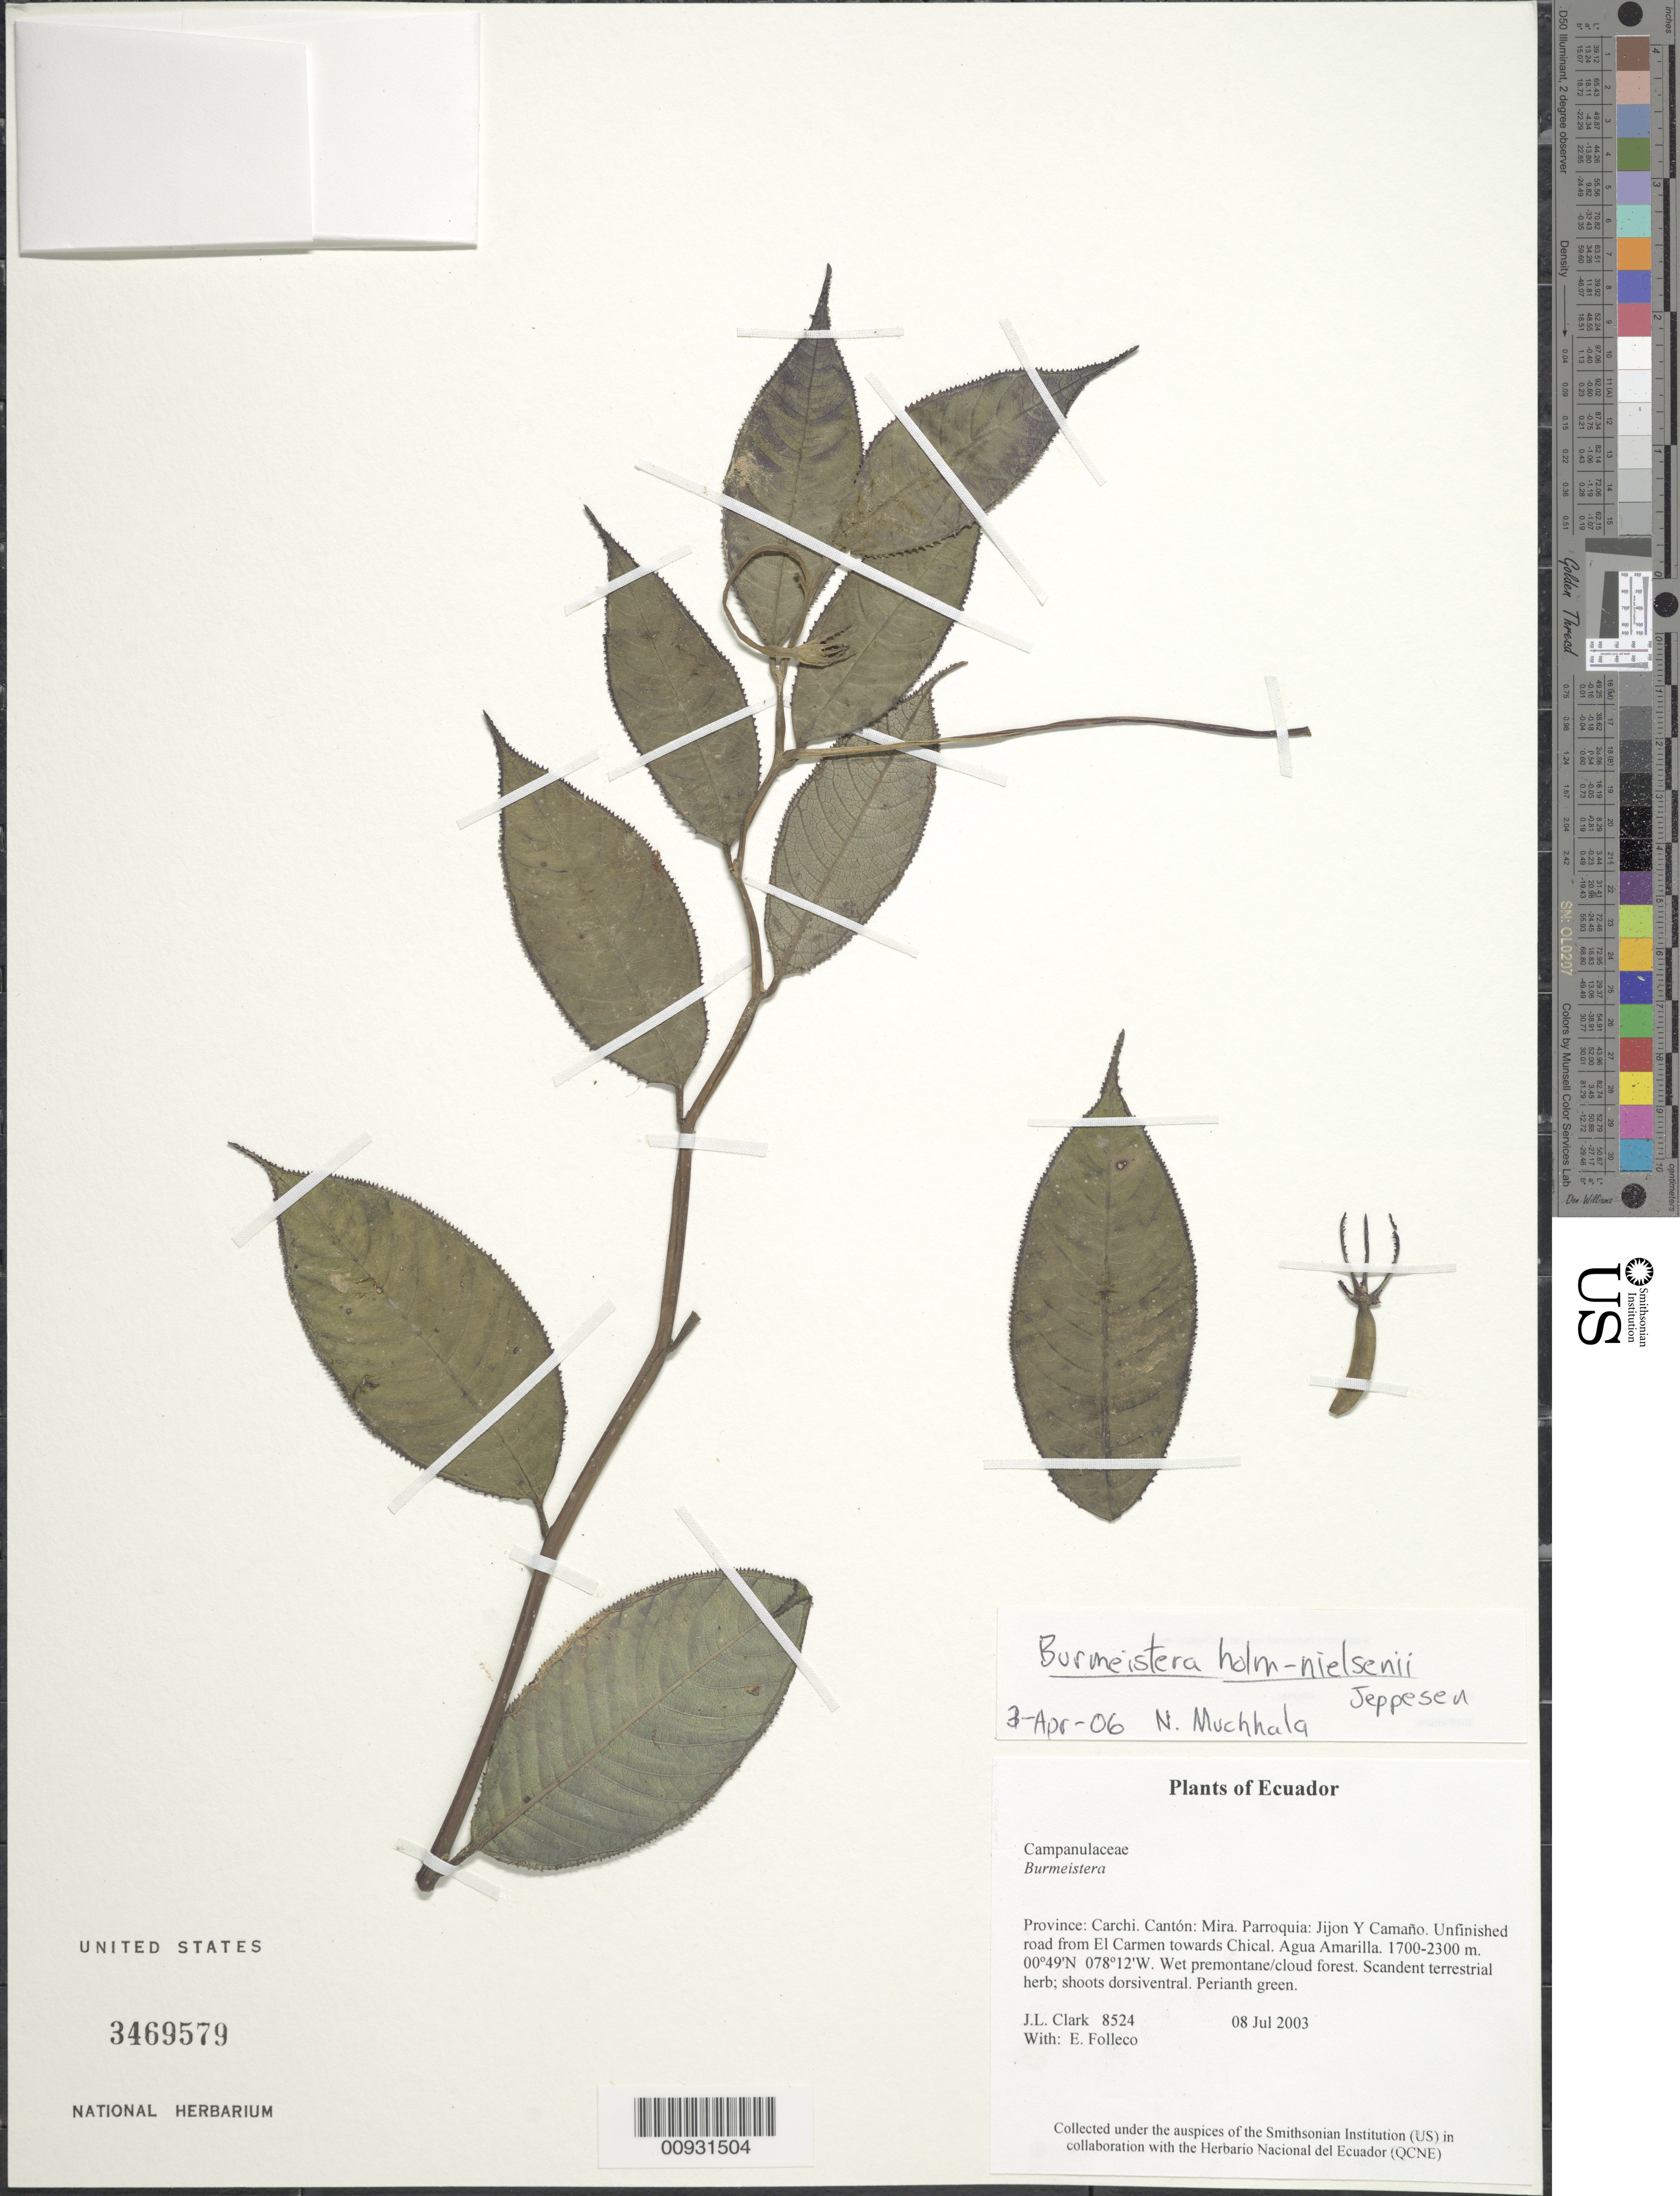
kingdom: Plantae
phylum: Tracheophyta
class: Magnoliopsida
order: Asterales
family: Campanulaceae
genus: Burmeistera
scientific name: Burmeistera holm-nielsenii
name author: Jeppesen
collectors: J. L. Clark & E. Folleco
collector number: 08524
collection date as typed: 08 Jul 2003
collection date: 2003-07-08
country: Ecuador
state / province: Carchi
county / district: Mira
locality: Parroquia: Jijon Y Camaño. Unfinished road from El Carmen towards Chical. Agua Amarilla.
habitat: Wet premontane/cloud forest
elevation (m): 1700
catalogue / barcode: US 3469579